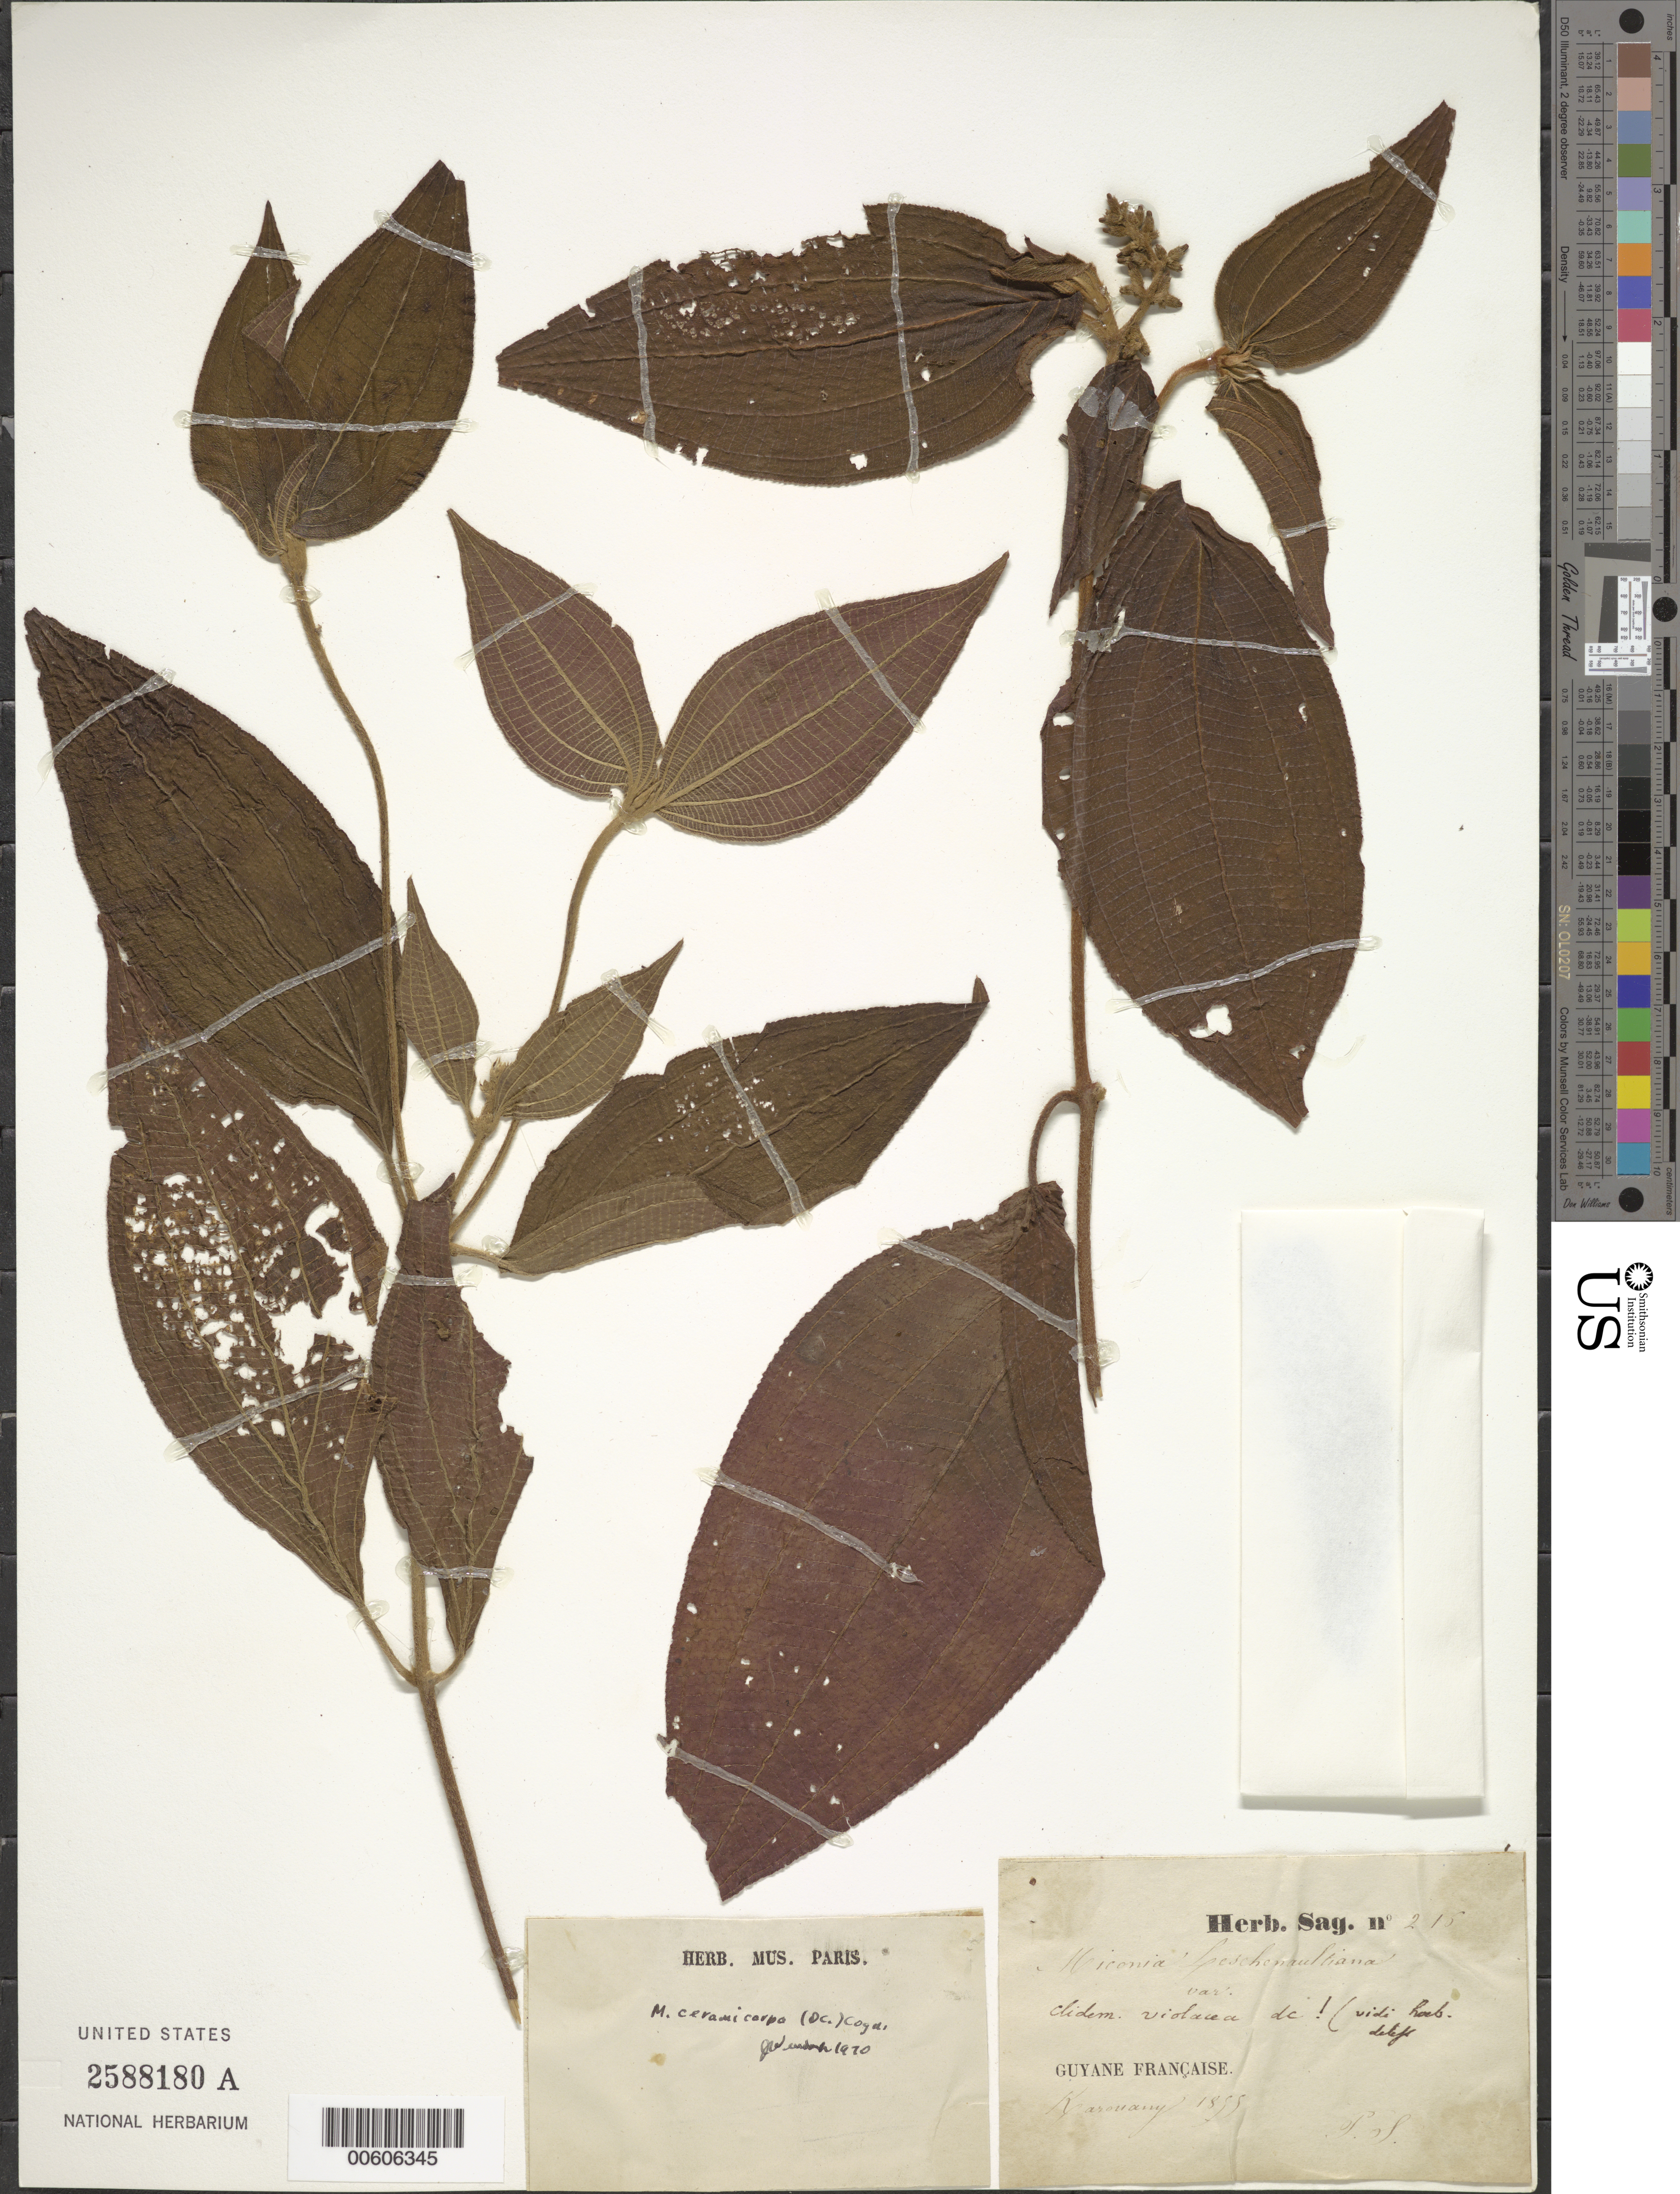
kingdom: Plantae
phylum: Tracheophyta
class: Magnoliopsida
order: Myrtales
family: Melastomataceae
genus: Miconia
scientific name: Miconia ceramicarpa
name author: (DC.) Cogn.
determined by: Wurdack, John J., (US), US (UNITED STATES)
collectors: P. A. Sagot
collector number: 216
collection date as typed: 1855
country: French Guiana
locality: Karouany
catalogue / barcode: US 2588180A